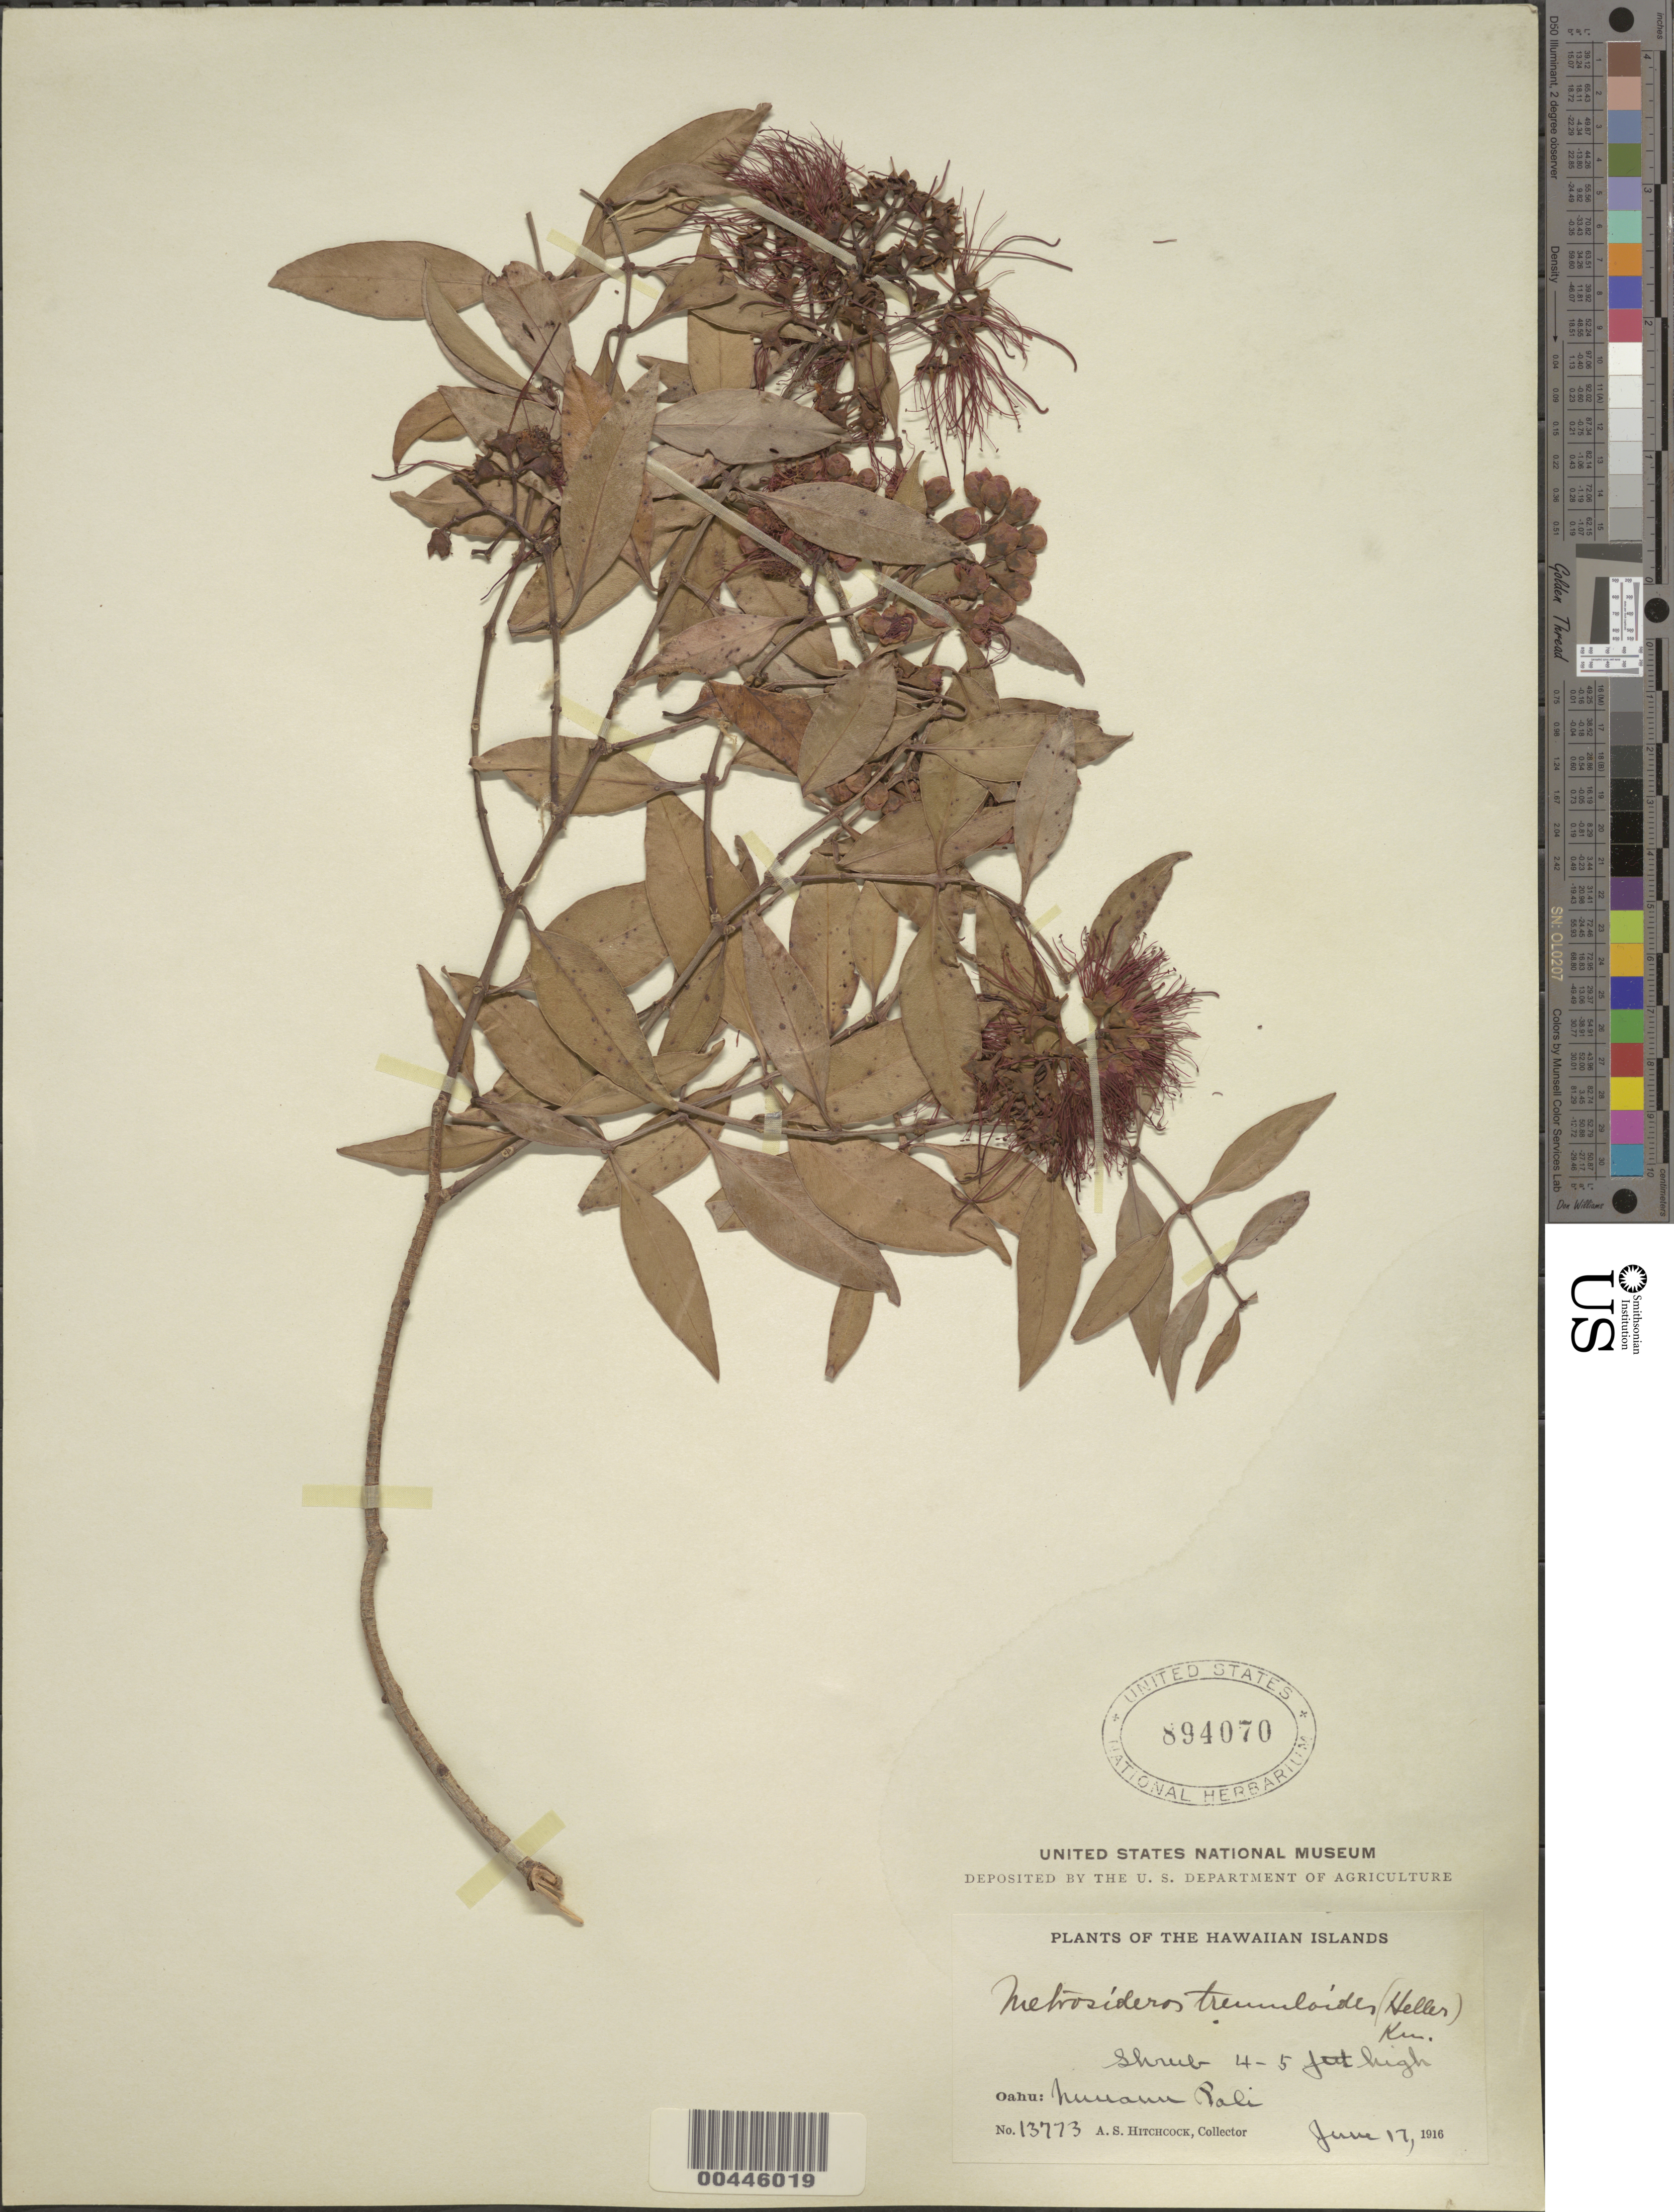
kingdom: Plantae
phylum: Tracheophyta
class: Magnoliopsida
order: Myrtales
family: Myrtaceae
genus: Metrosideros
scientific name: Metrosideros tremuloides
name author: (A. Heller) Knuth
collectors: A. S. Hitchcock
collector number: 13773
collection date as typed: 17 Jun 1916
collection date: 1916-06-17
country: United States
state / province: Hawaii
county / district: Honolulu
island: Oahu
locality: Nuuanu Pali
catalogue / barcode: US 894070